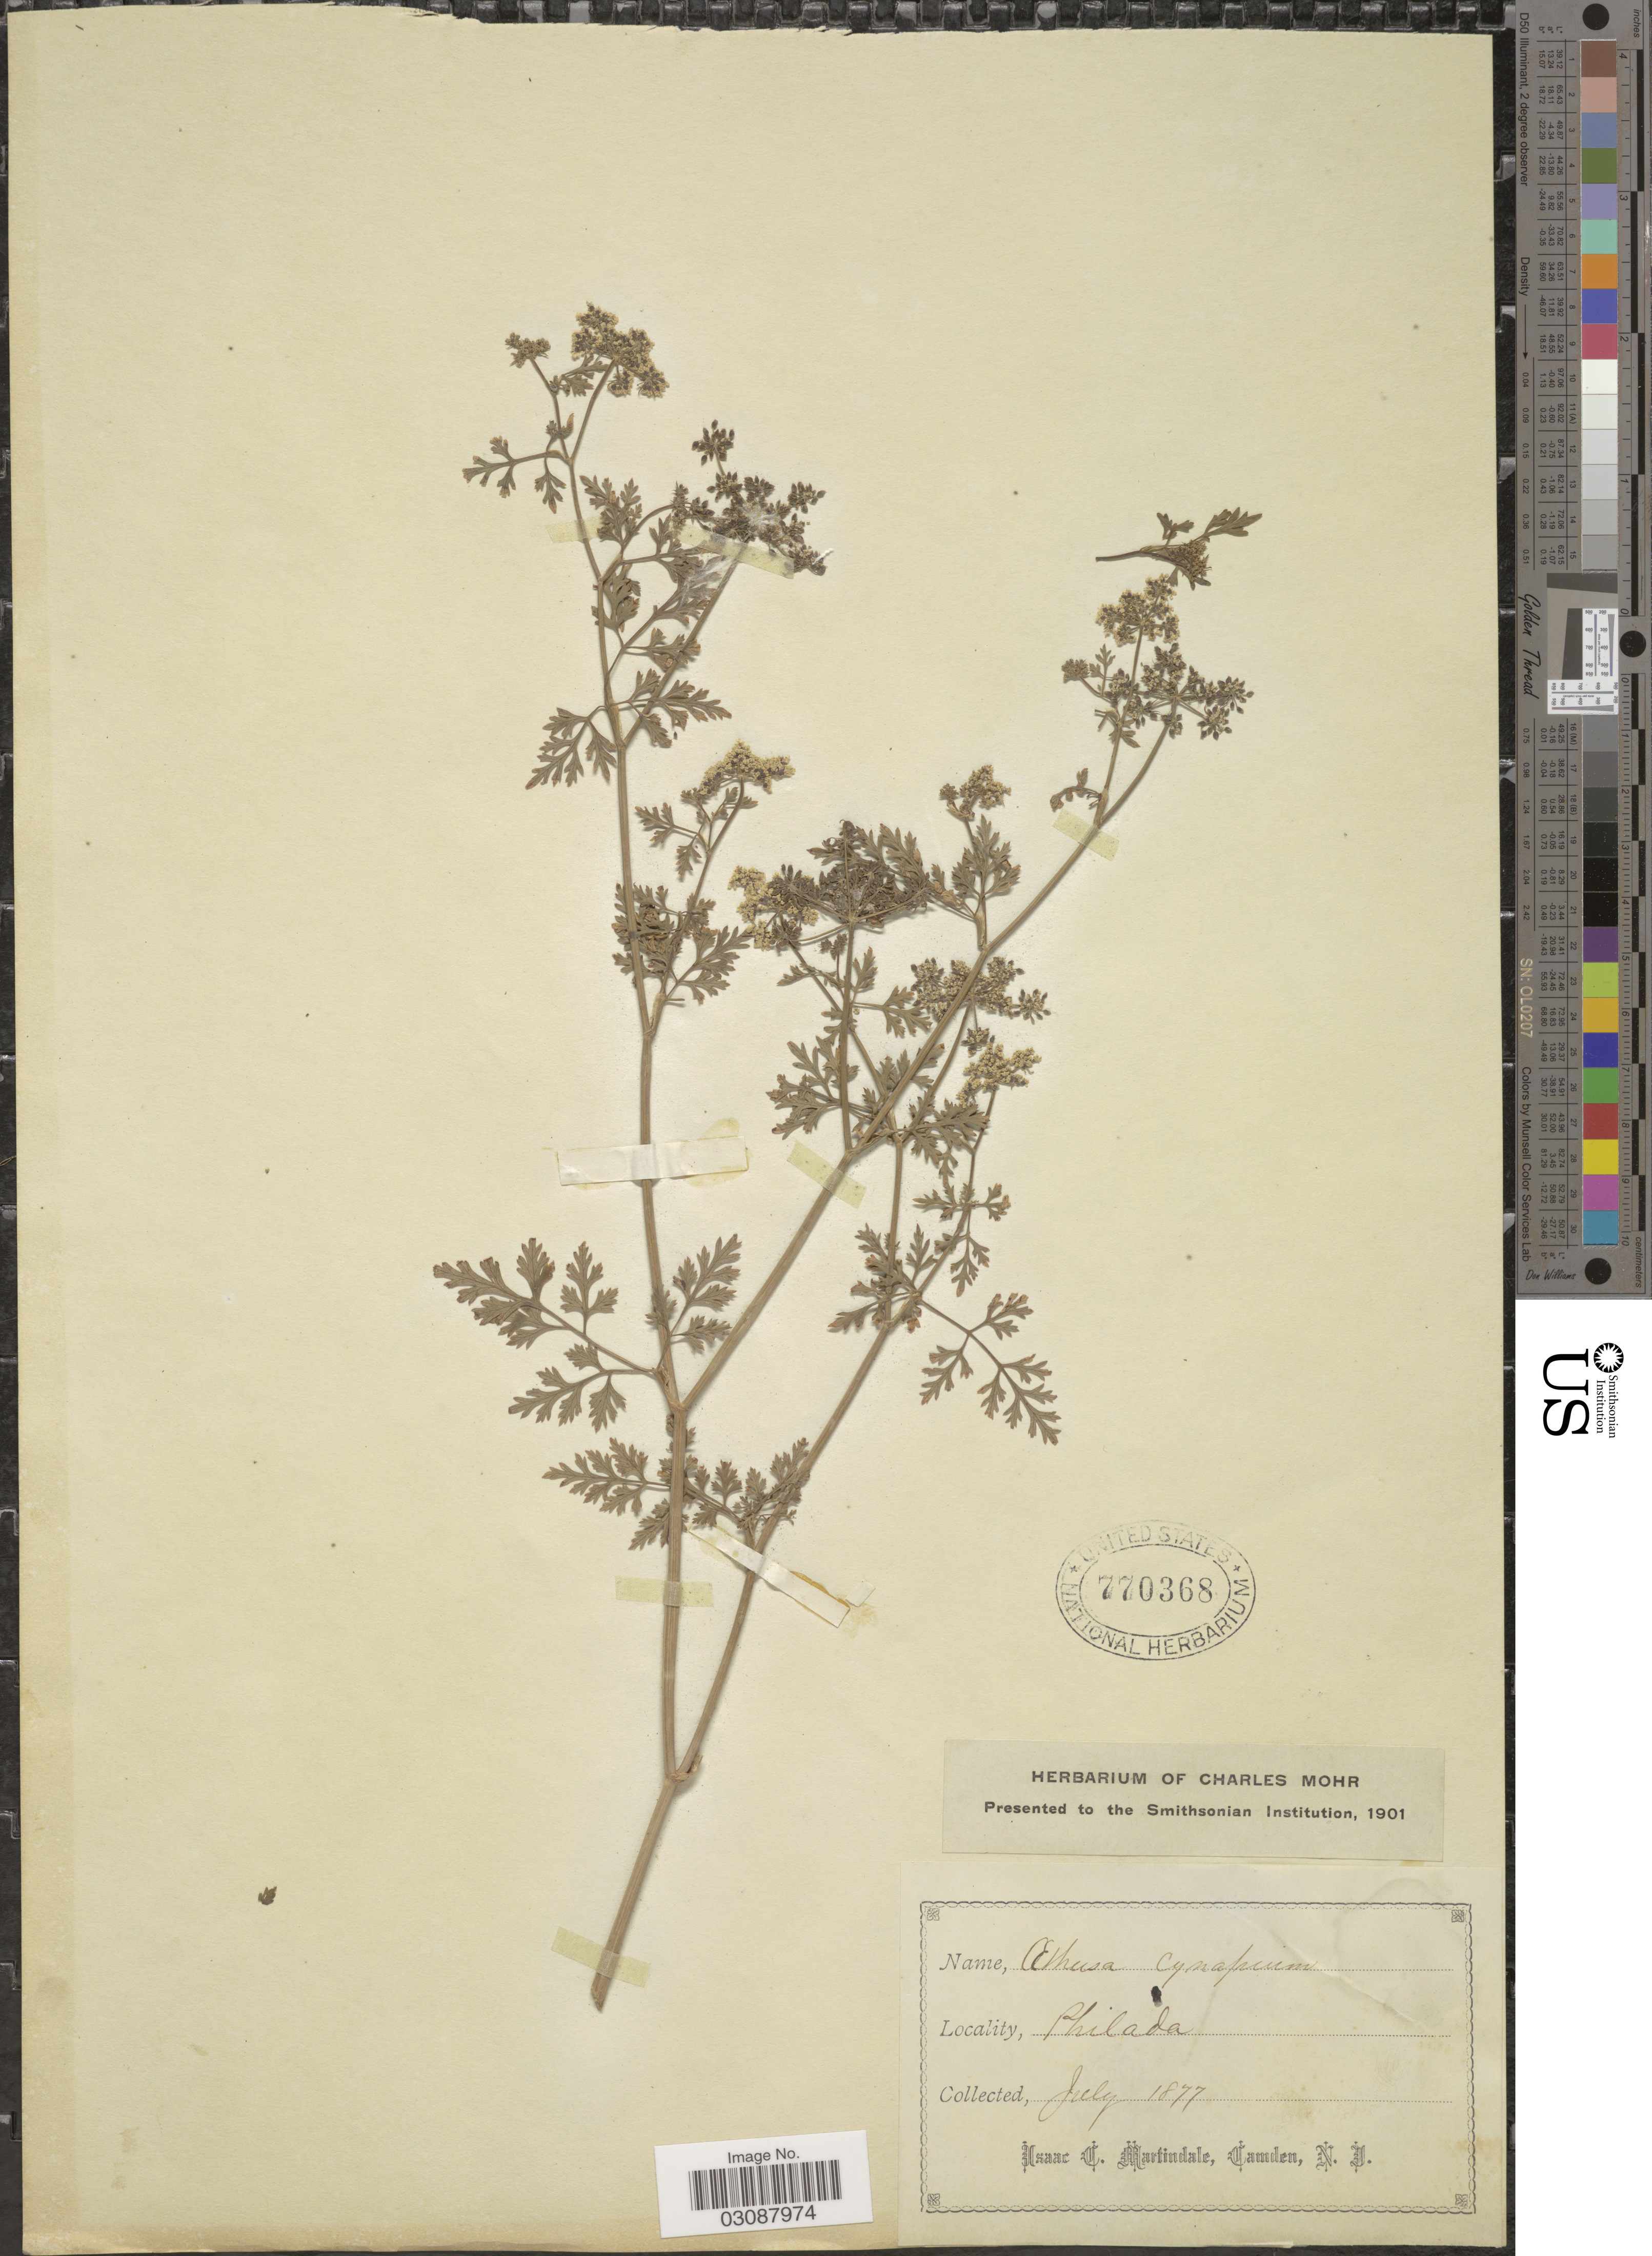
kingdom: Plantae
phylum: Tracheophyta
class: Magnoliopsida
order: Apiales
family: Apiaceae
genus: Aethusa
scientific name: Aethusa cynapium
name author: L.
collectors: I. C. Martindale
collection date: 1877-07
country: United States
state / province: Pennsylvania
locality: Philada.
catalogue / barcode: US 770368